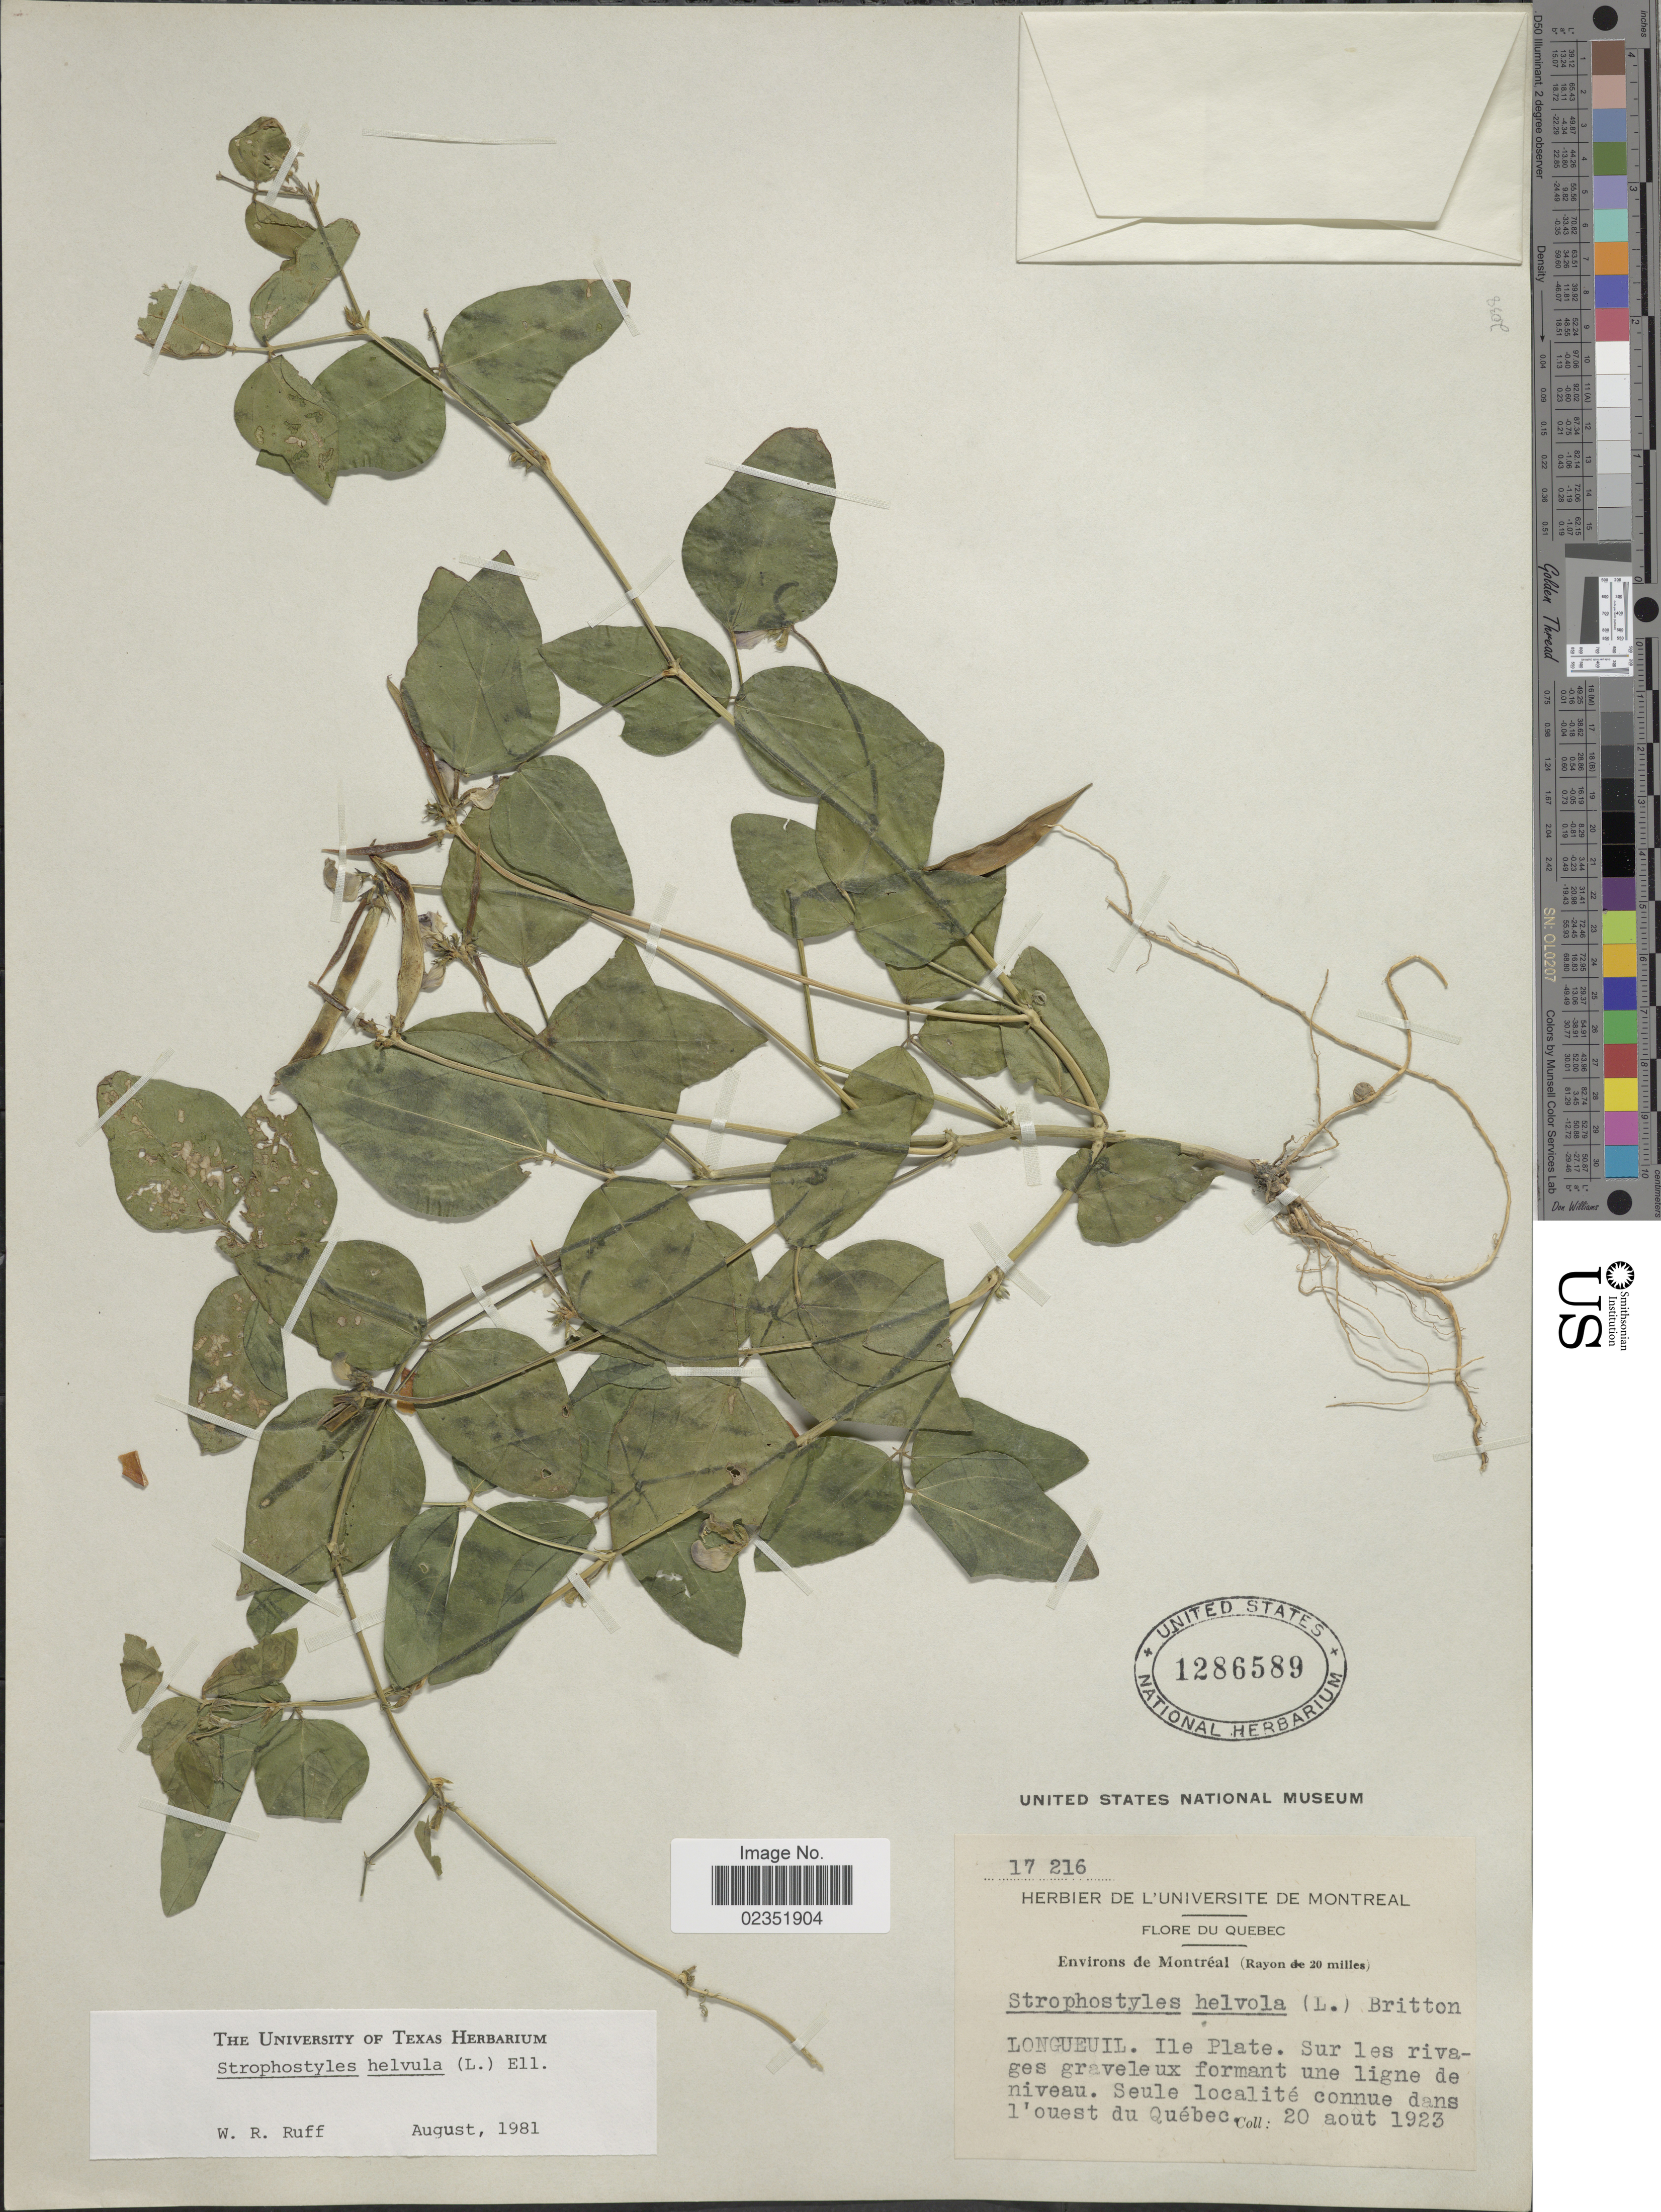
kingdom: Plantae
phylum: Tracheophyta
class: Magnoliopsida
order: Fabales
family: Fabaceae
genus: Strophostyles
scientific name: Strophostyles helvola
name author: (L.) Elliott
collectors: Universite de Montreal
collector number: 17216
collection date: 1923-08-20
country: Canada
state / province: Quebec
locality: Environs de Montréal (Rayon 20 miles) Longueuil. Ile Plate.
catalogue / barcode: US 1286589